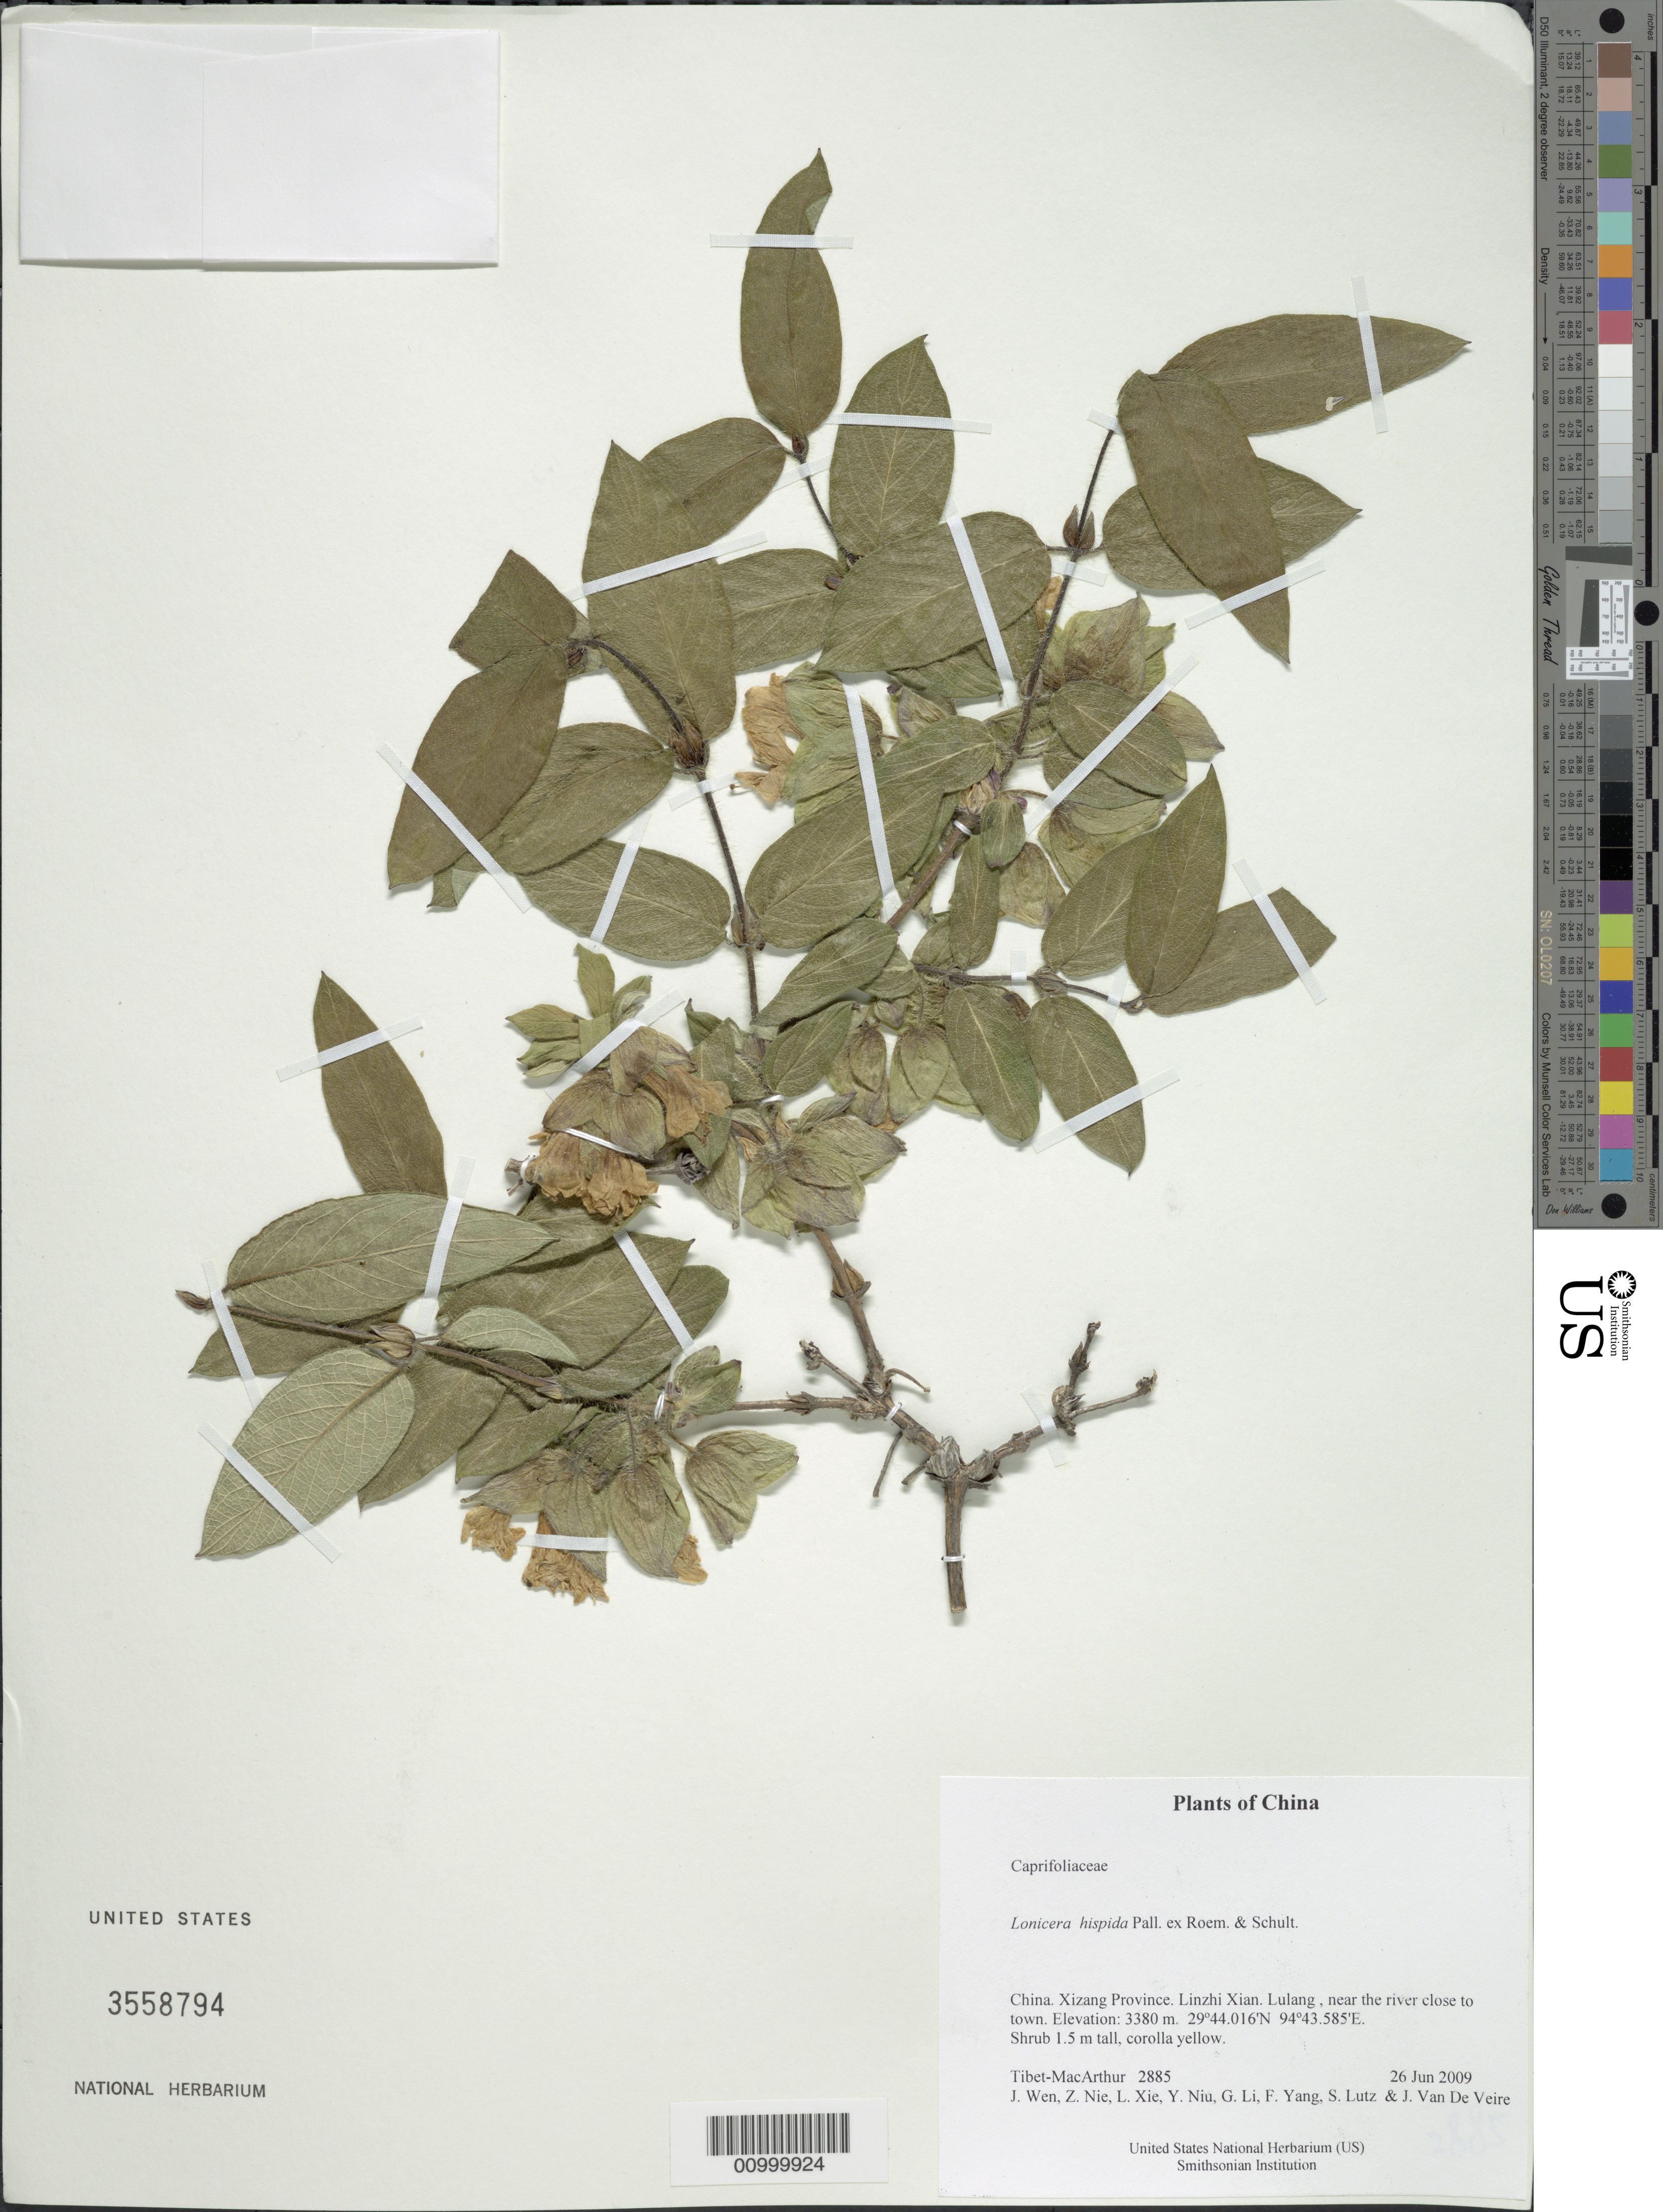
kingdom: Plantae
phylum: Tracheophyta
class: Magnoliopsida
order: Dipsacales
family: Caprifoliaceae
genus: Lonicera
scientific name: Lonicera hispida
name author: Pall. ex Roem. & Schult.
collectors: Tibet-MacArthur, J. Wen, Z. Nie, L. Xie, Y. Niu, G. Li, F. Yang, S. Lutz & J. Van De Veire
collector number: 2885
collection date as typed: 26 Jun 2009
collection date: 2009-06-26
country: China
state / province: Xizang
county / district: Linzhi Xian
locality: Lulang , near the river close to town.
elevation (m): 3380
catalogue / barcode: US 3558794